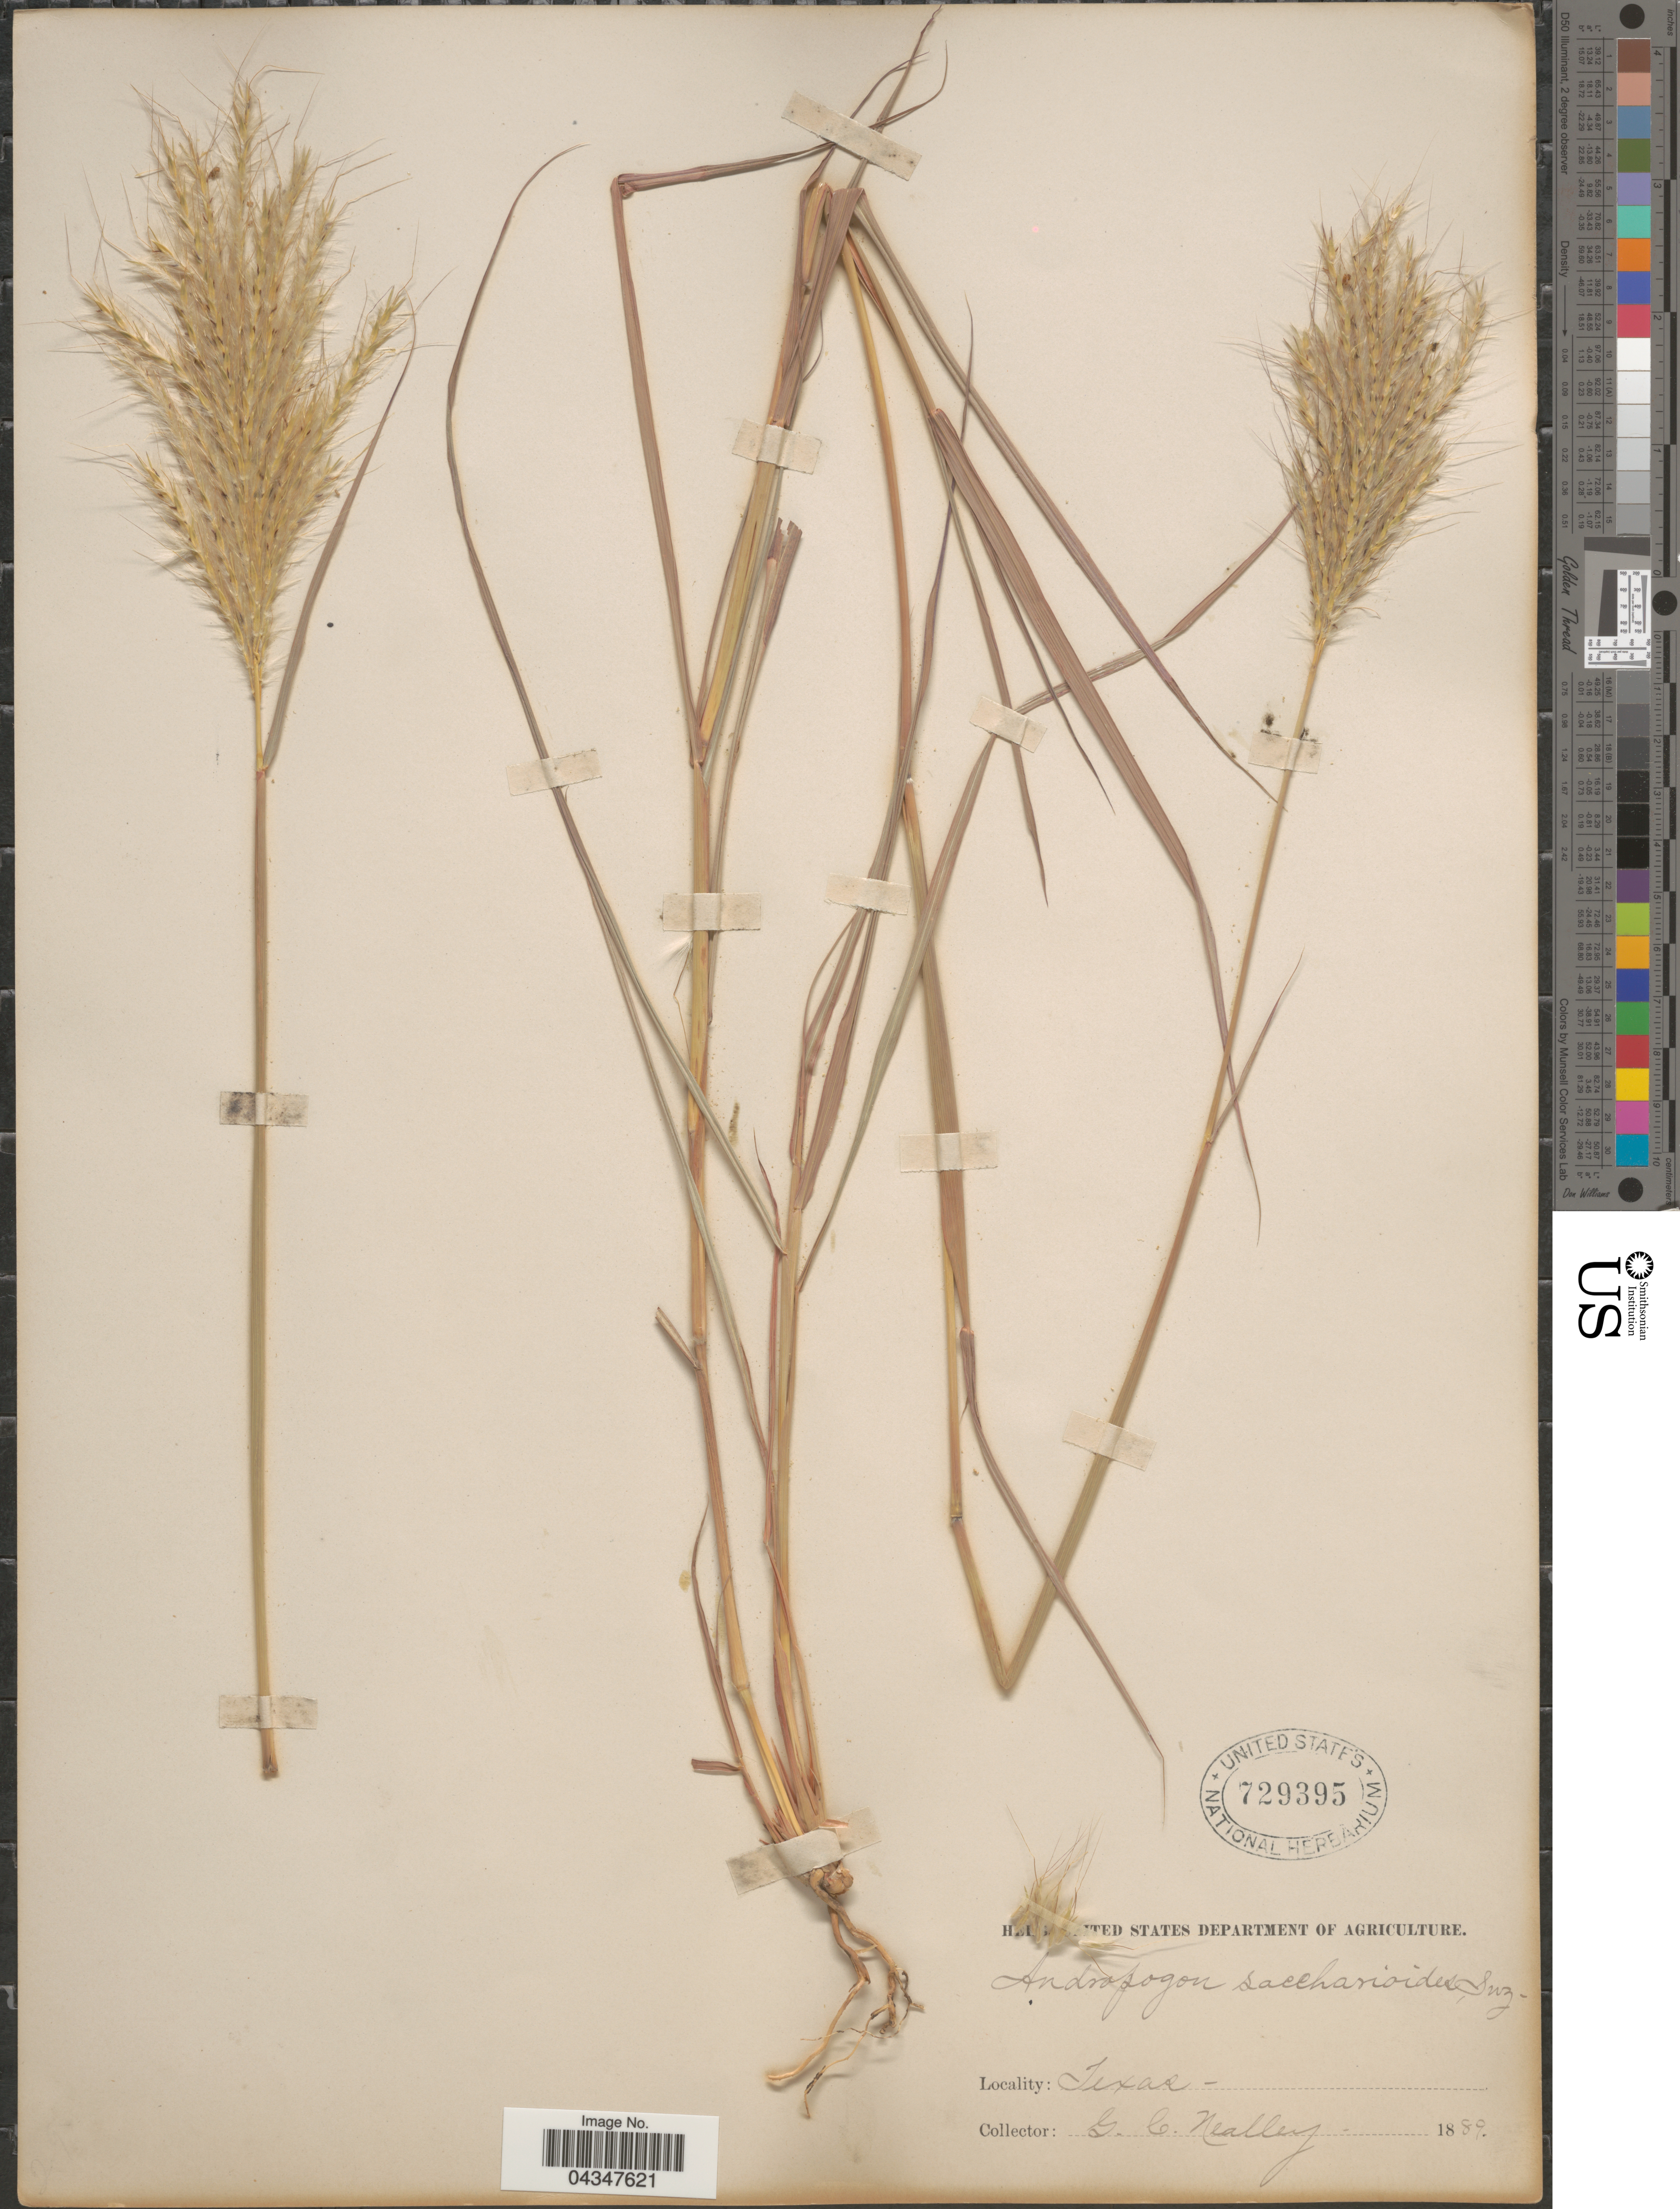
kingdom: Plantae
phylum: Tracheophyta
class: Liliopsida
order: Poales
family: Poaceae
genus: Bothriochloa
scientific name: Bothriochloa barbinodis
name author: (Lag.) Herter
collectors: G. C. Nealley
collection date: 1889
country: United States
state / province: Texas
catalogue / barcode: US 729395